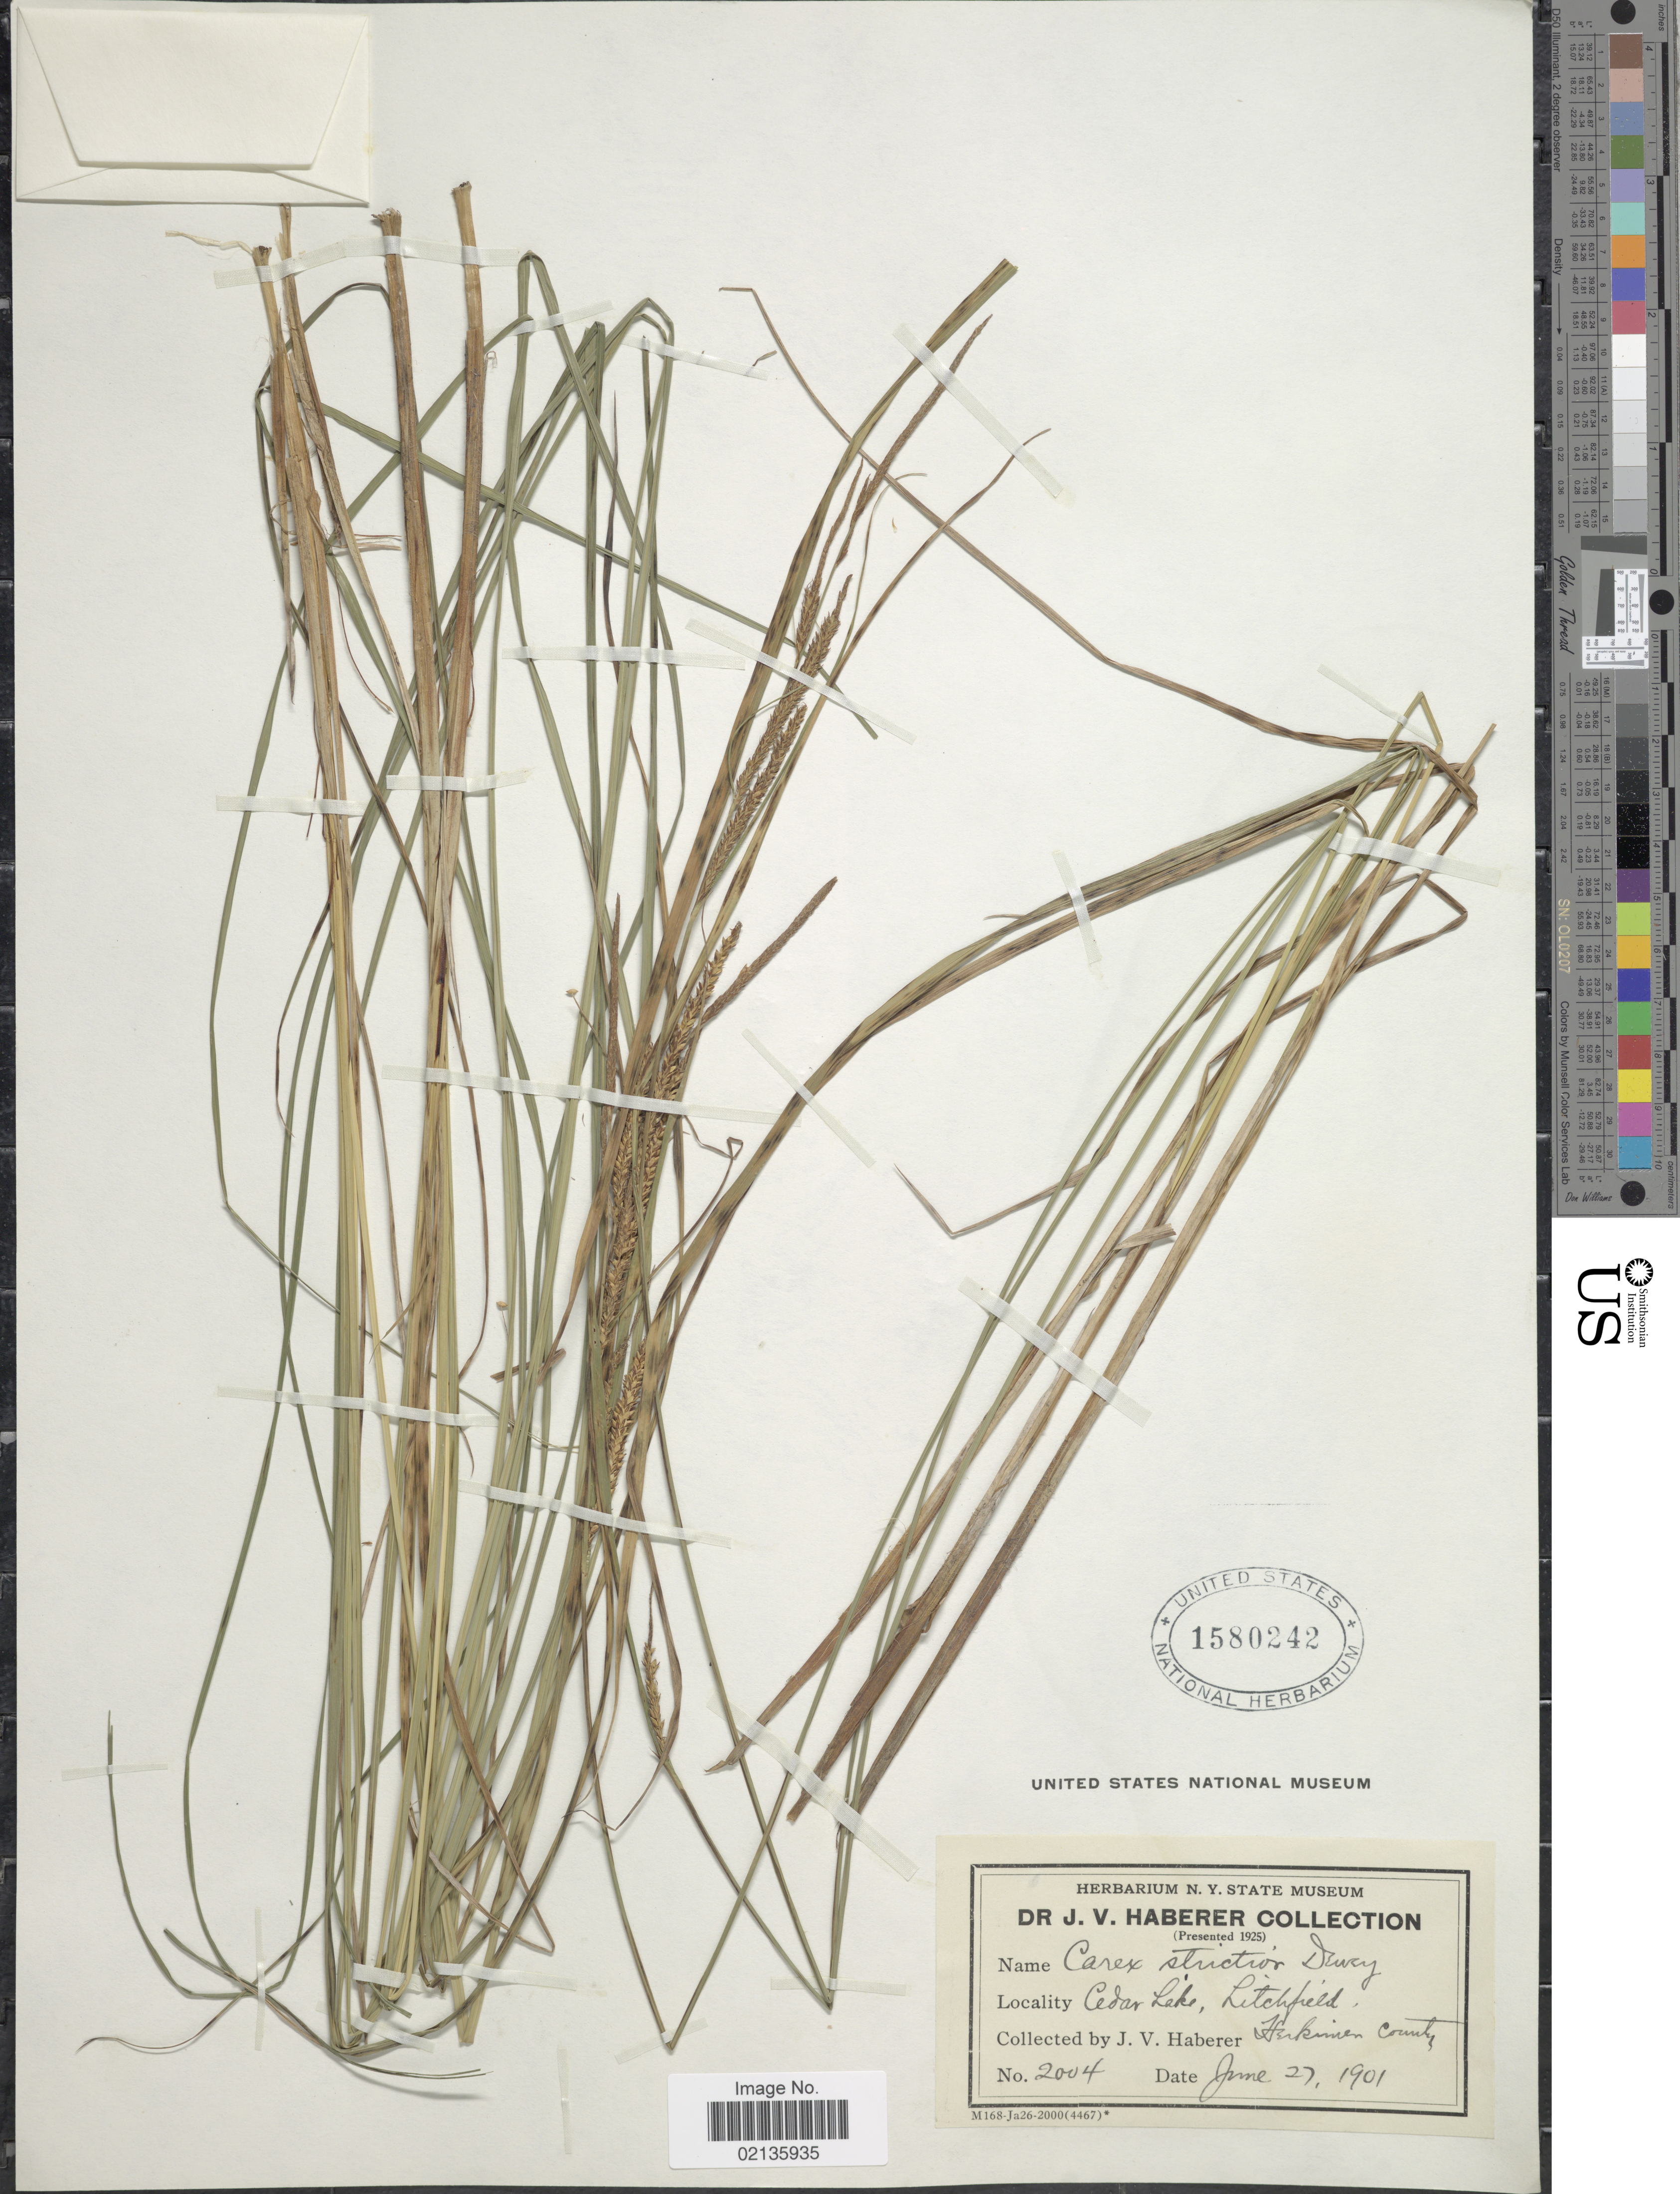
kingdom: Plantae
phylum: Tracheophyta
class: Liliopsida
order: Poales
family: Cyperaceae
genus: Carex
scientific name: Carex stricta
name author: Lam.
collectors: J. V. Haberer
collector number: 2004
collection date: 1901-06-27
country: United States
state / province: New York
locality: Cedar Lake, Litchfield, Herkimer County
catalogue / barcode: US 1580242